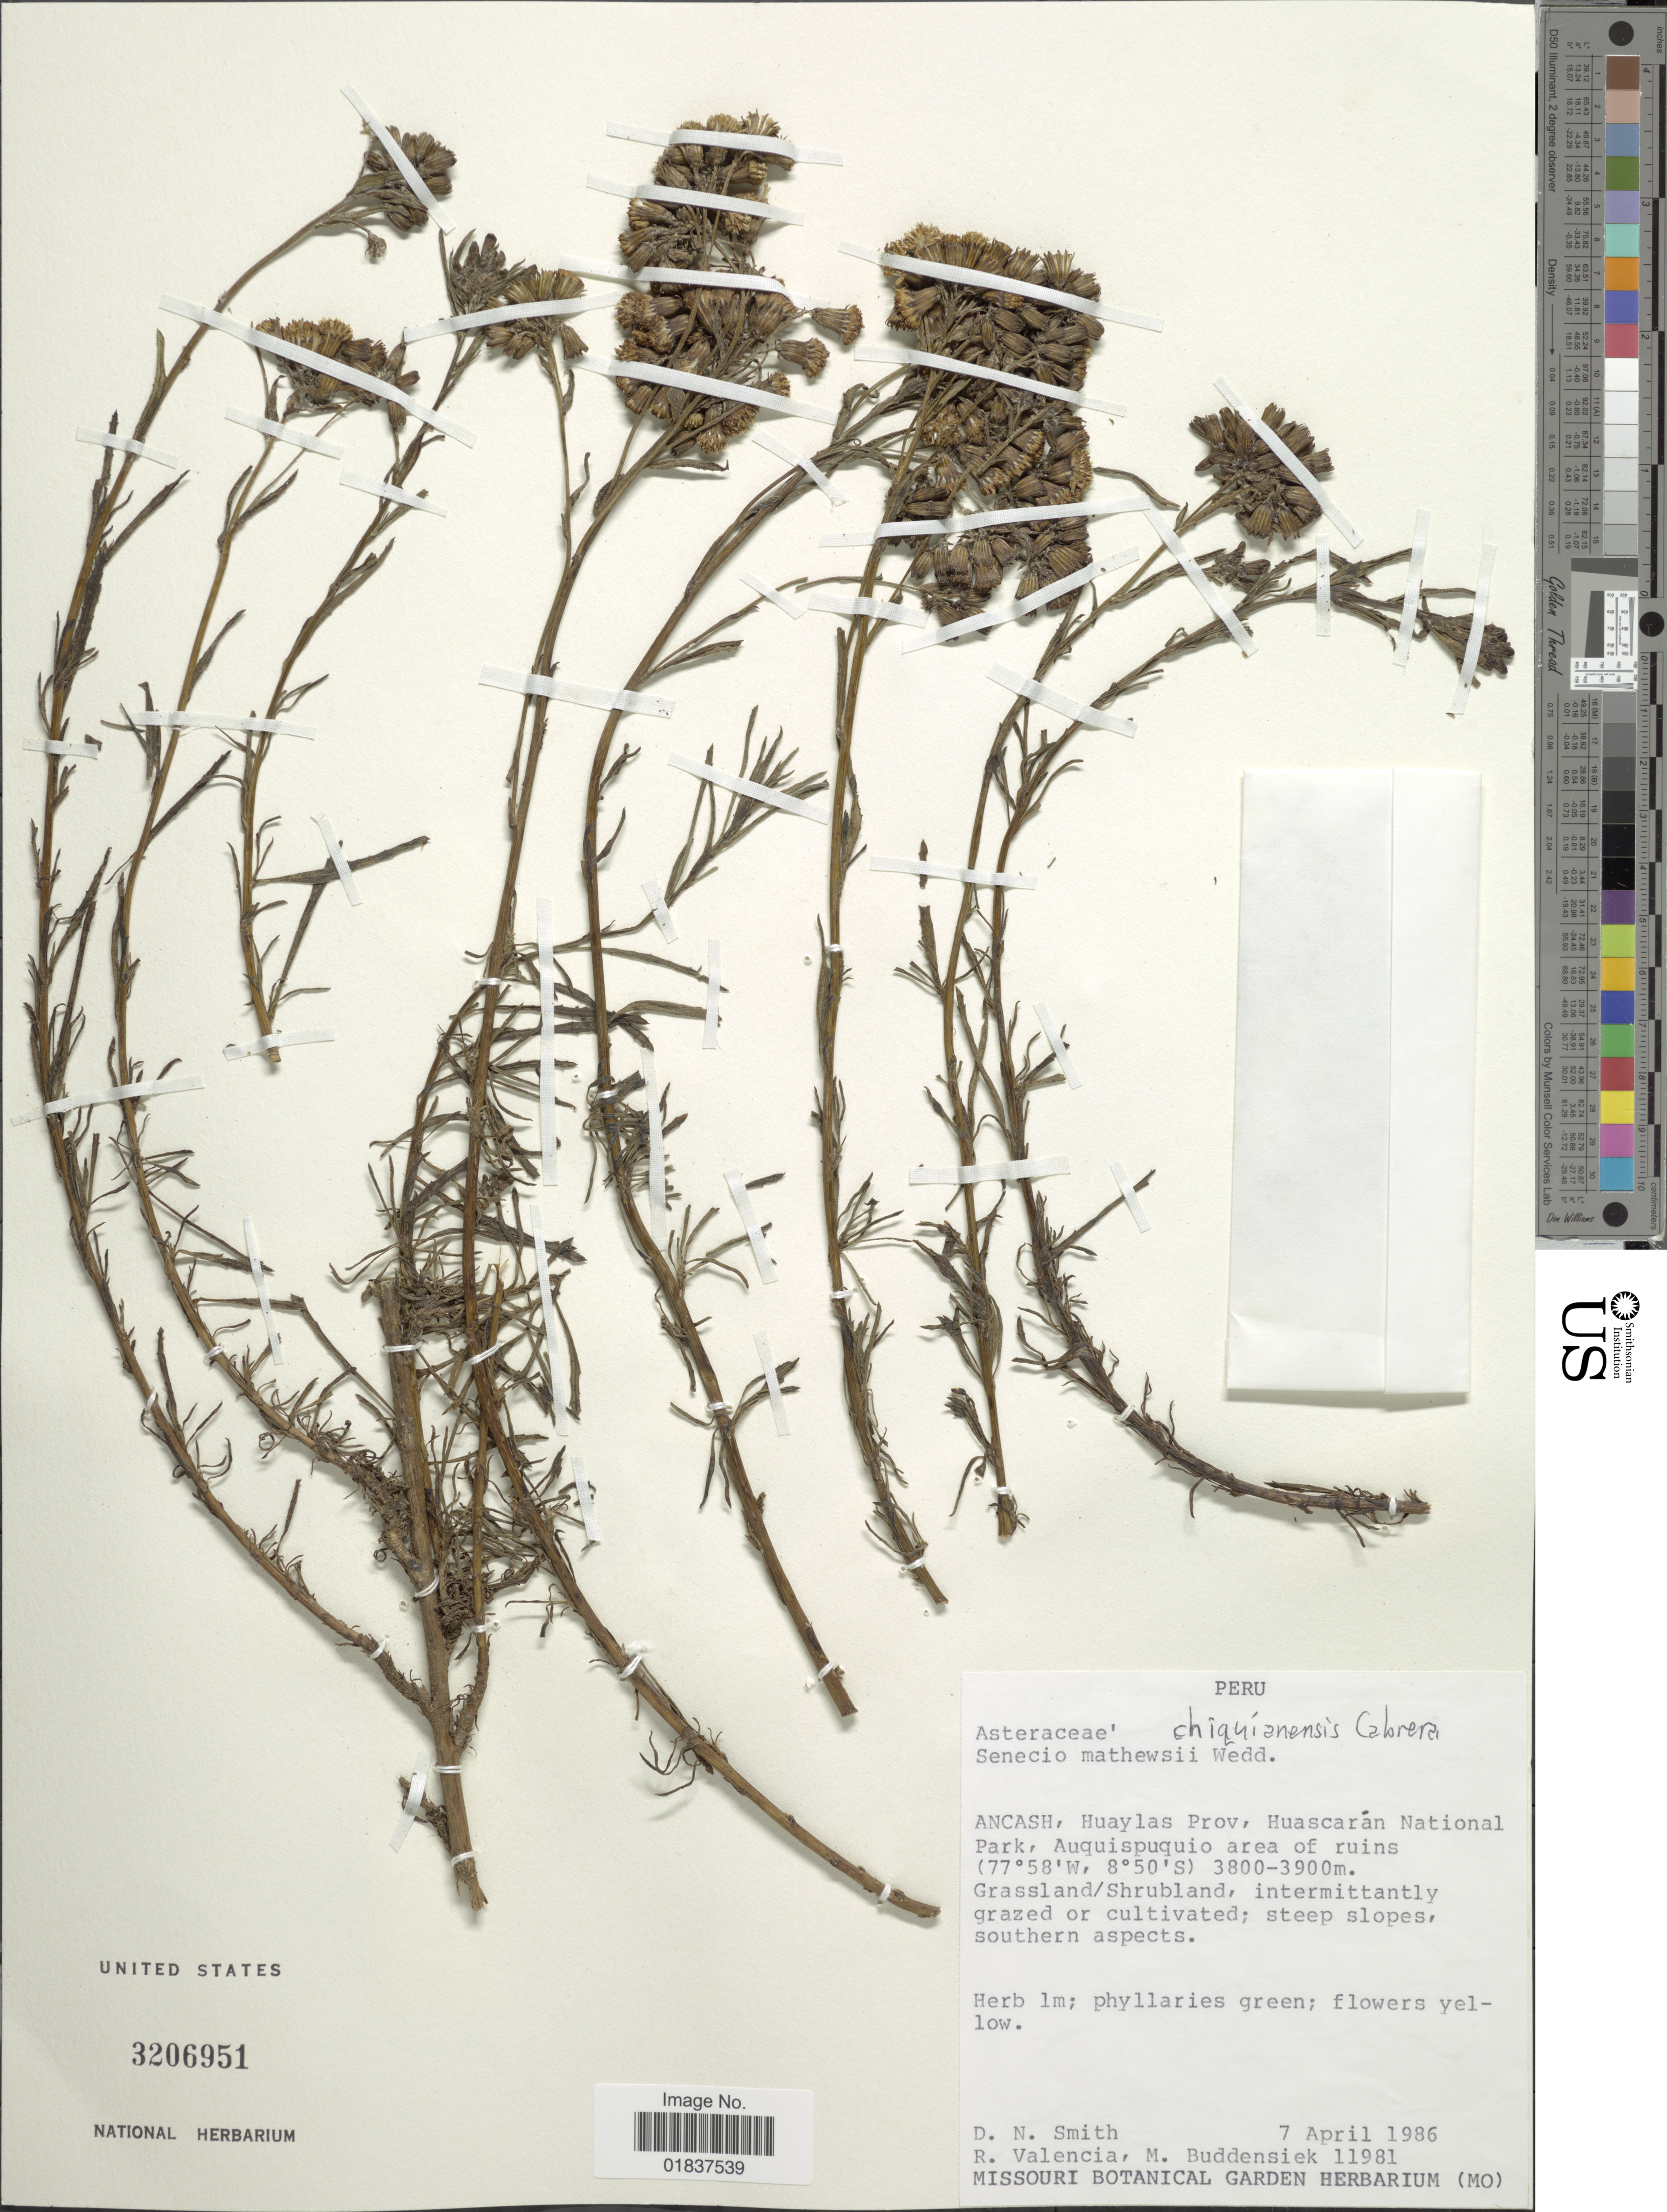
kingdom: Plantae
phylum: Tracheophyta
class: Magnoliopsida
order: Asterales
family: Asteraceae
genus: Senecio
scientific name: Senecio chiquianensis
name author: Cabrera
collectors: D. Smith, R. Valencia & M. Buddensiek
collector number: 11981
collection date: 1986-04-07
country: Peru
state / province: Ancash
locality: Ancash, Huaylas Prov, Huascaran National park, Auquispuqio area of ruins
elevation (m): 3800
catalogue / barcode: US 3206951